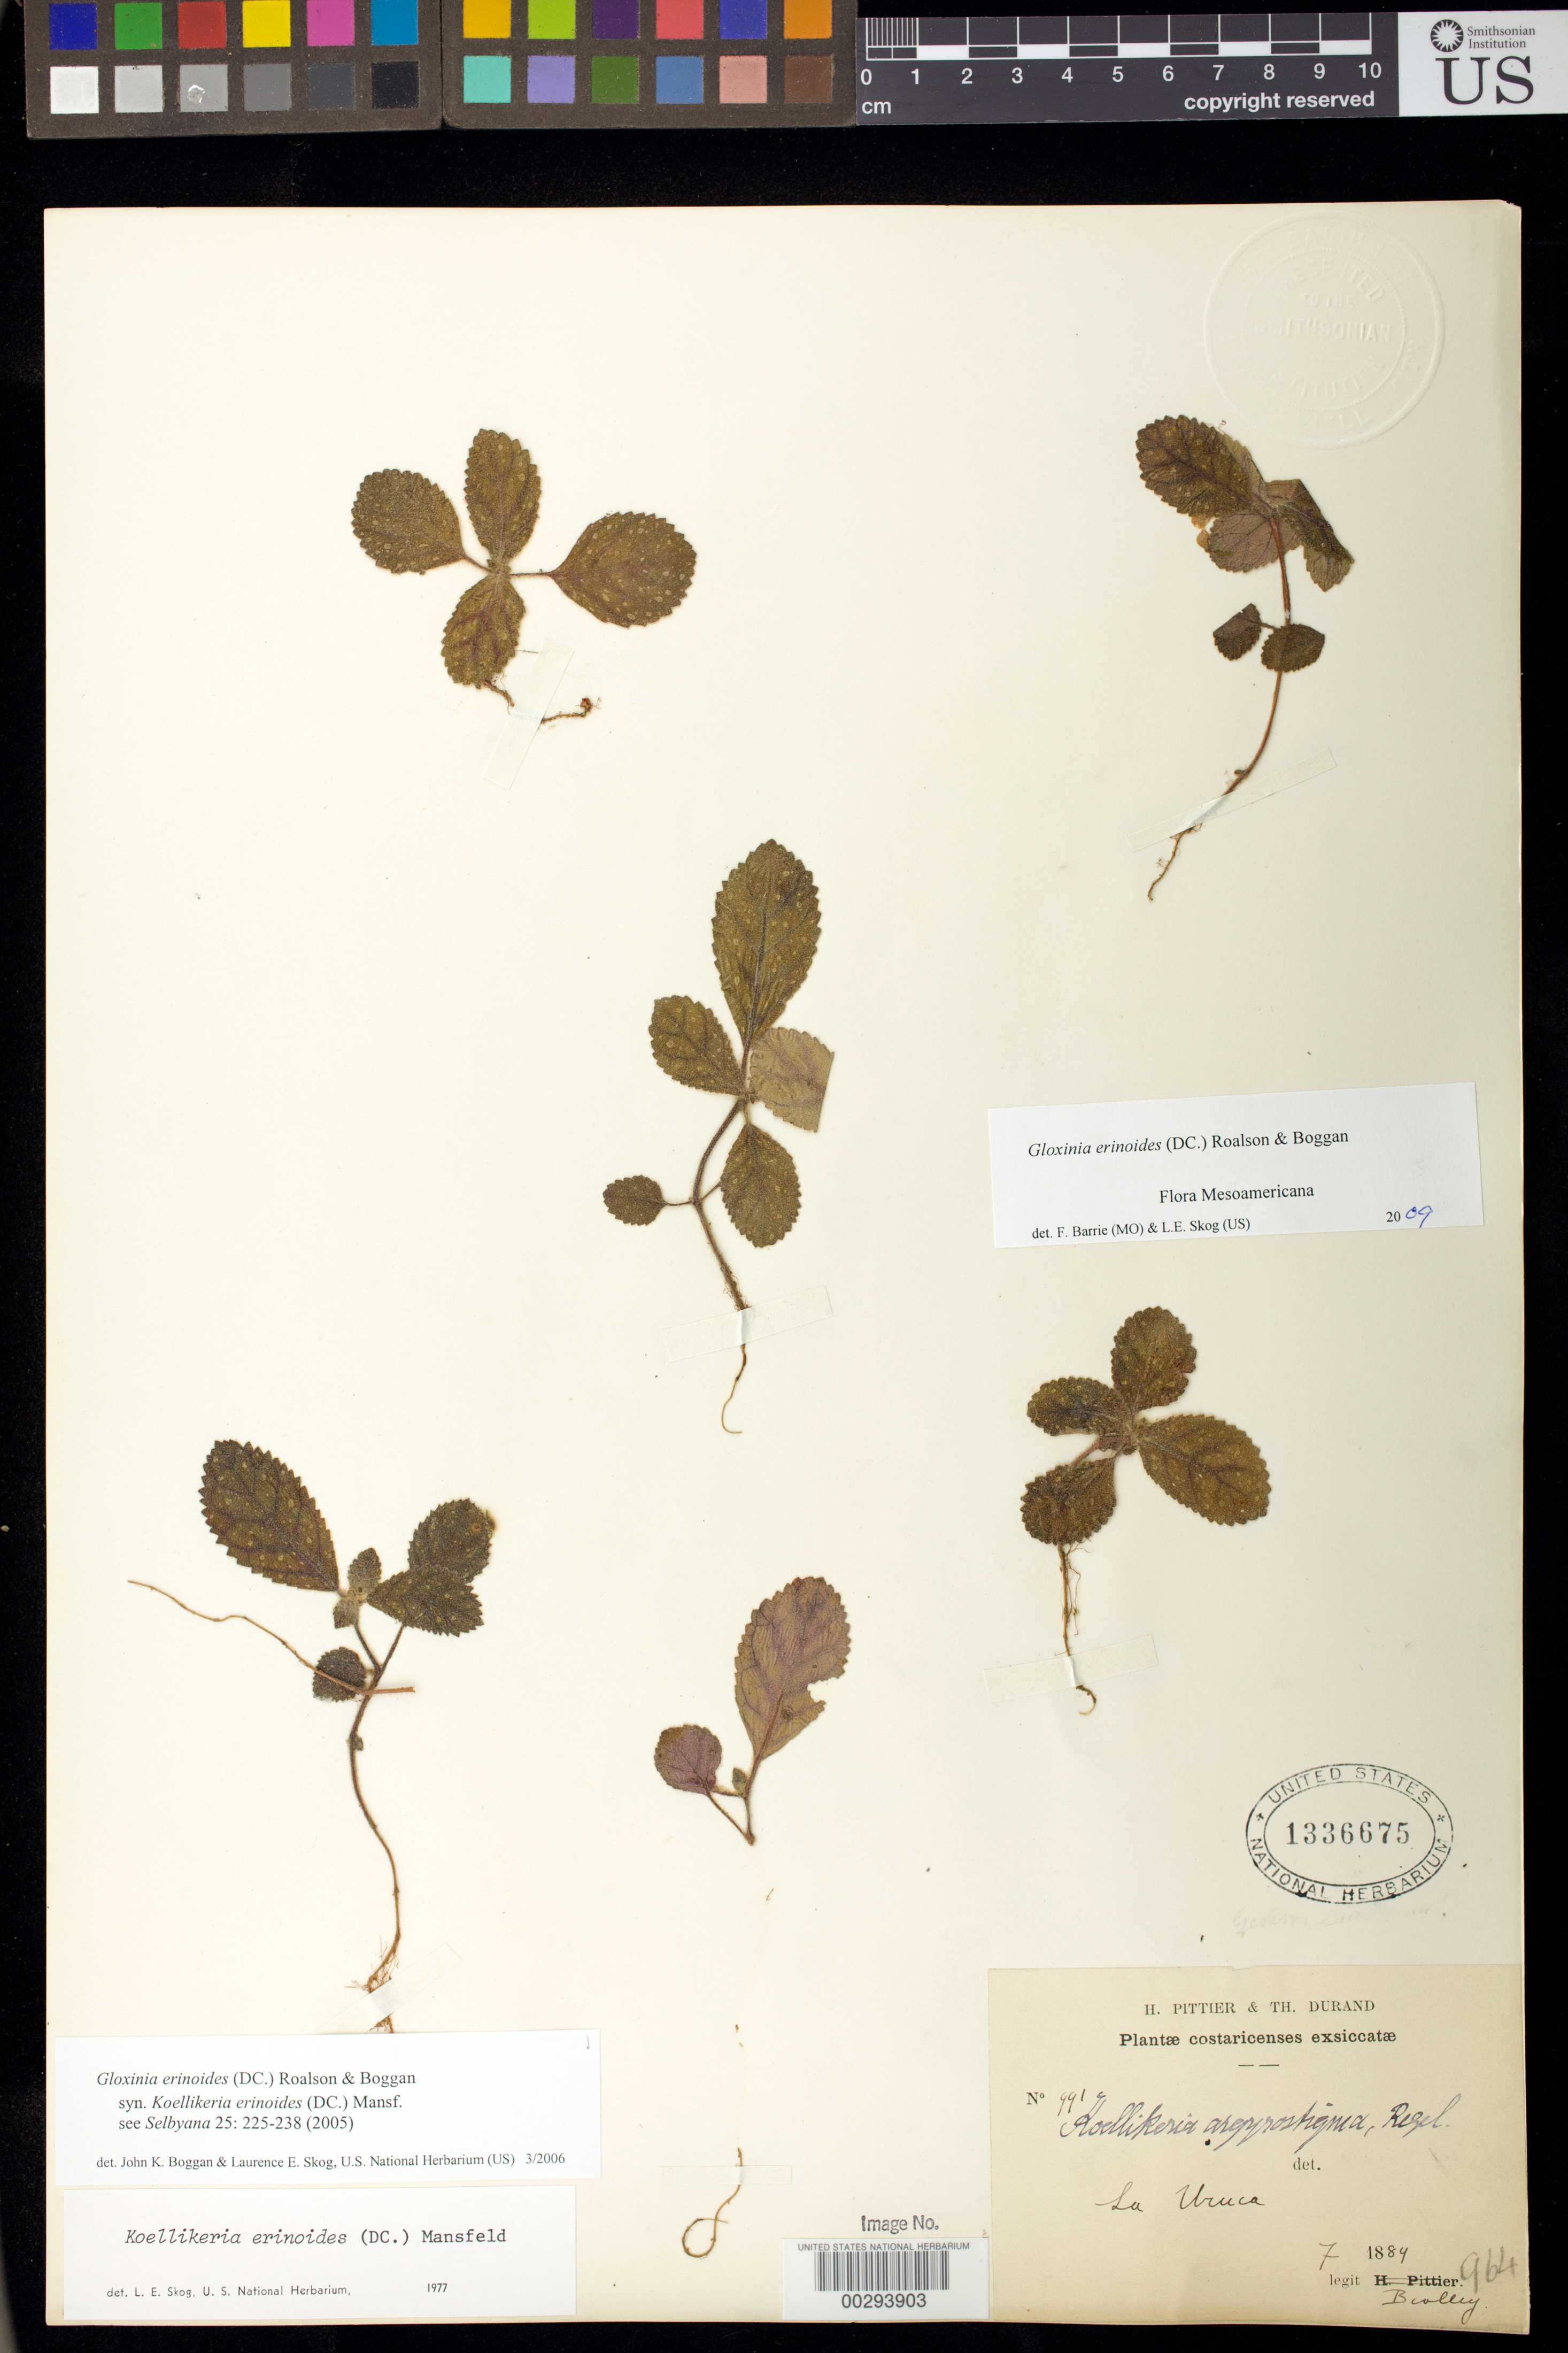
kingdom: Plantae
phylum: Tracheophyta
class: Magnoliopsida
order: Lamiales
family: Gesneriaceae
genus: Gloxinia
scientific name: Gloxinia erinoides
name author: (DC.) Roalson & Boggan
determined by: Boggan, J. K.; Skog, L. E.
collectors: P. Biolley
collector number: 991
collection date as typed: Jul 1889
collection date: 1889-07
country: Costa Rica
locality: La Uruca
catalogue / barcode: US 1336675